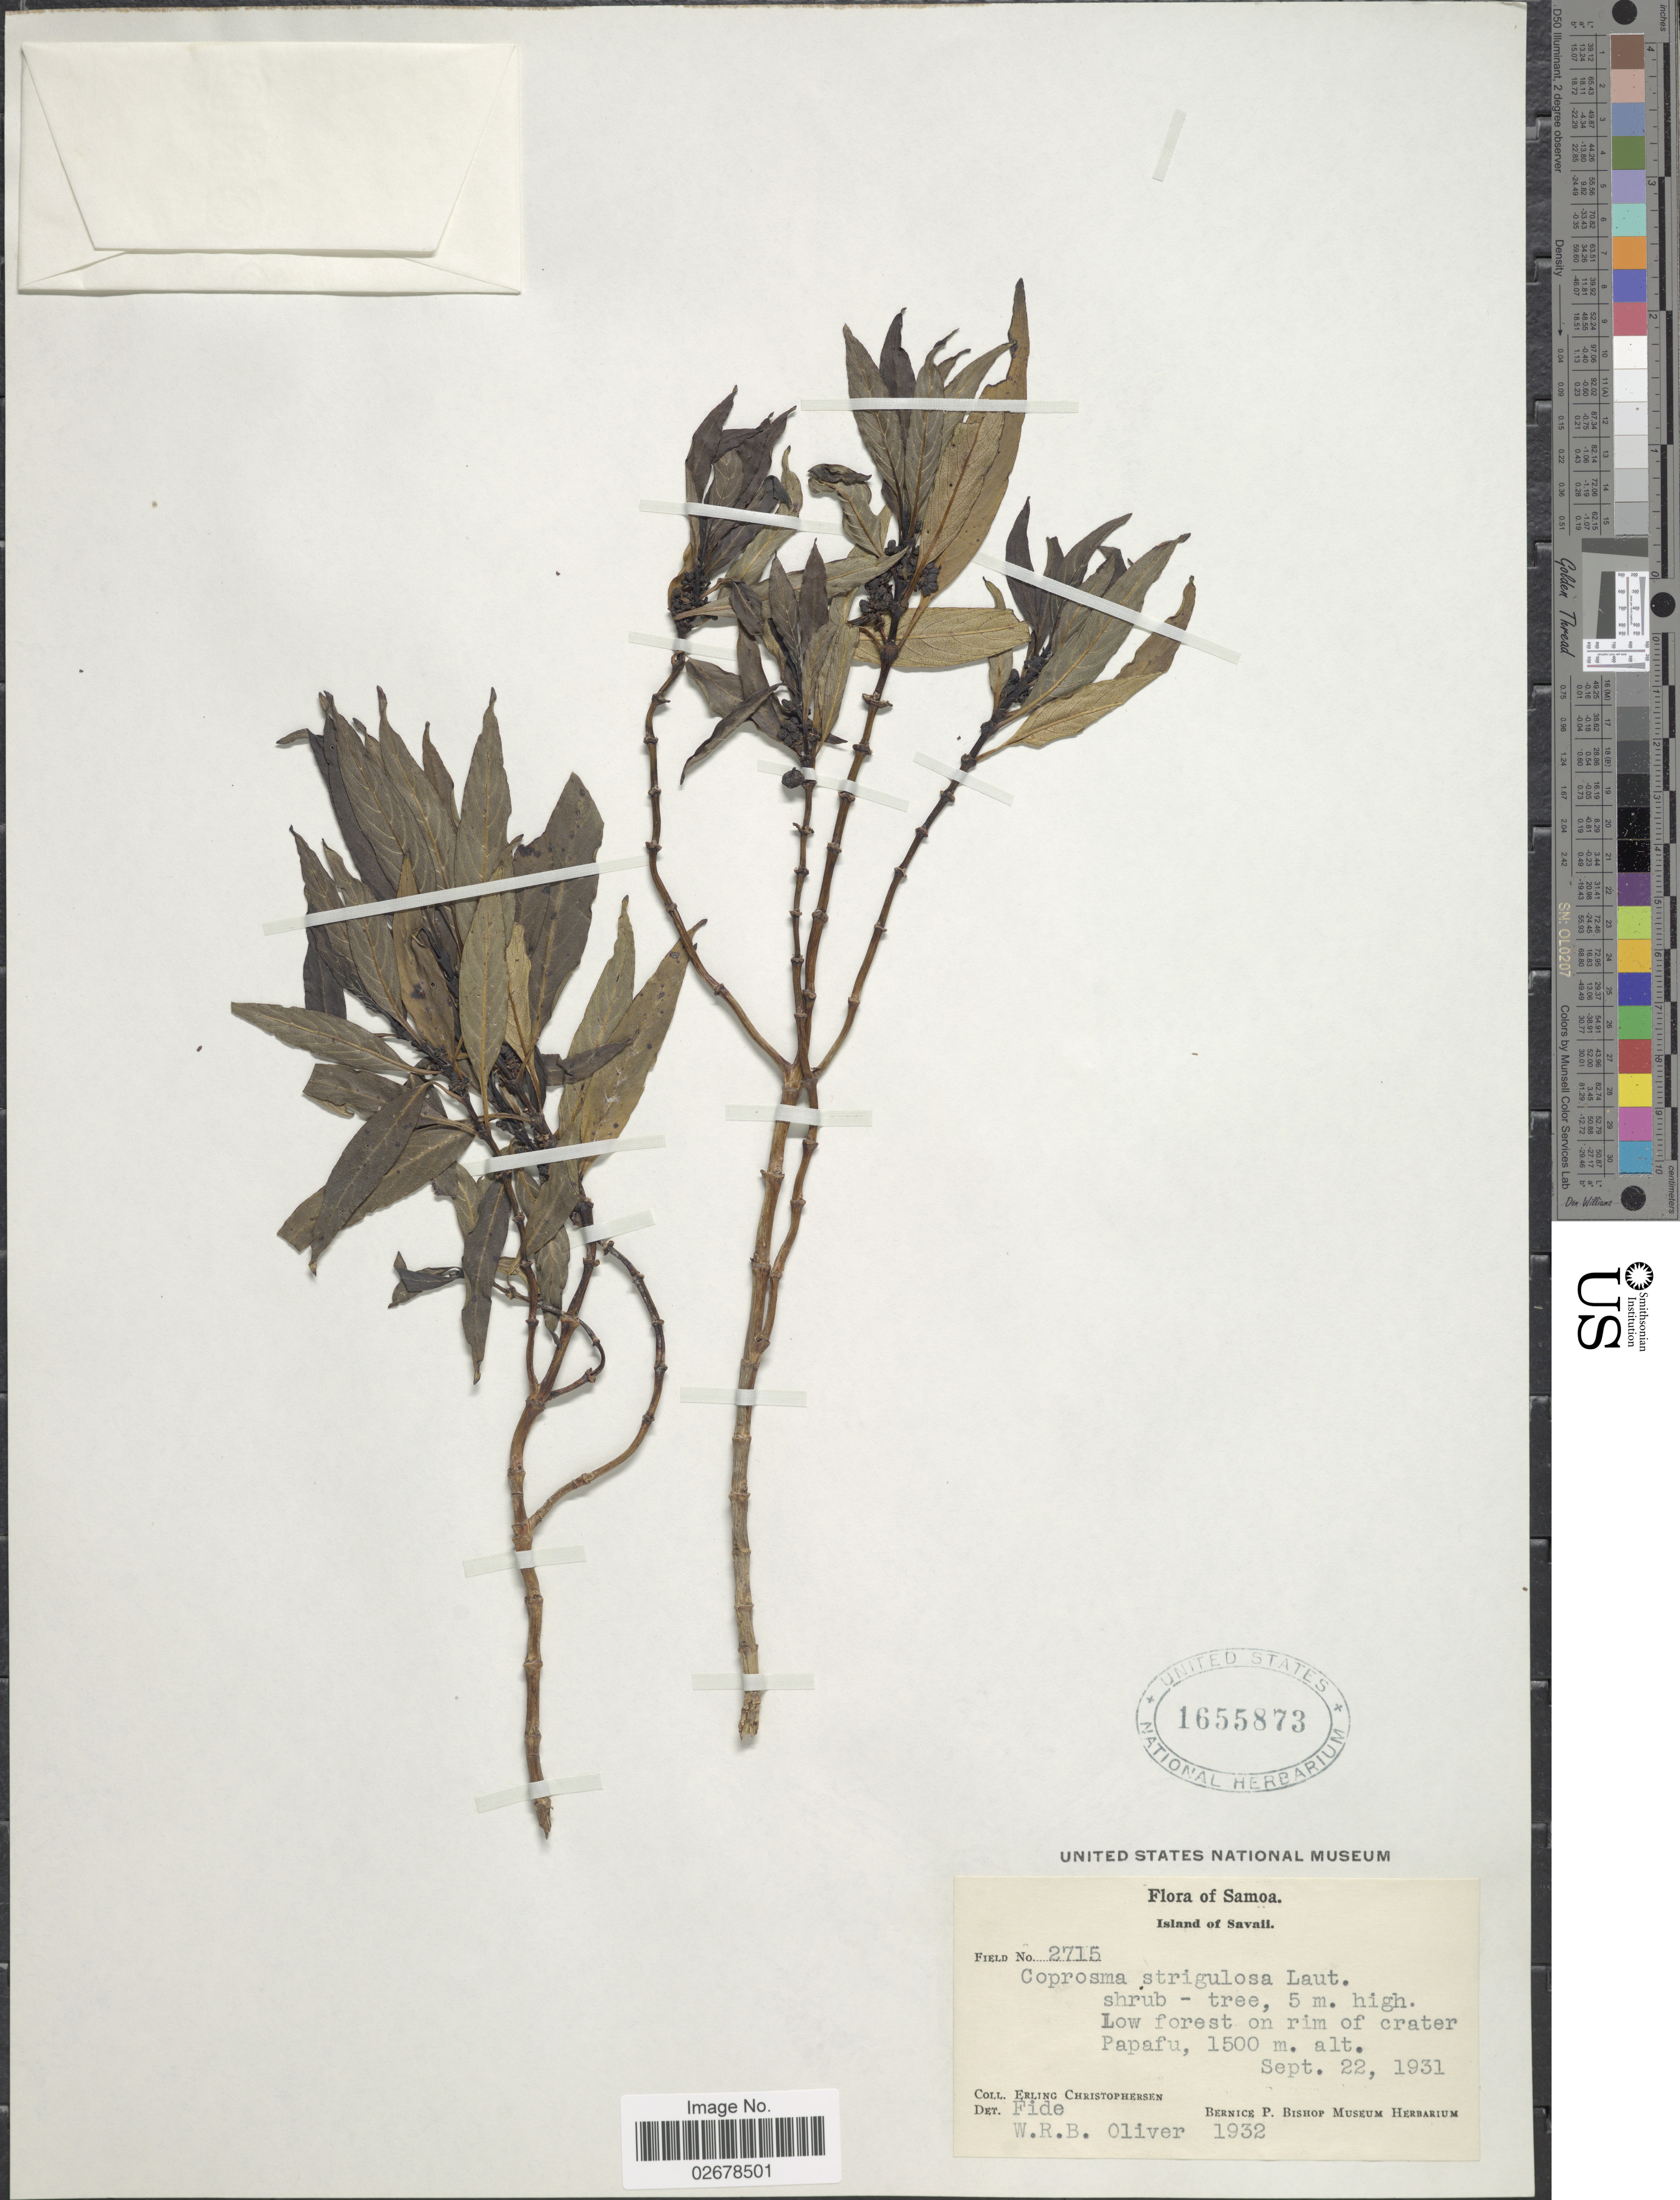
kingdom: Plantae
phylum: Tracheophyta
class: Magnoliopsida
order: Gentianales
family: Rubiaceae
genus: Coprosma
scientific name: Coprosma strigulosa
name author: Lauterb.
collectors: E. Christophersen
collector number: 2715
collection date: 1931-09-22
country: Samoa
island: Savai'i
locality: Island of Savaii, low forest on rim of crater, Papafu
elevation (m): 1500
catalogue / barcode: US 1655873